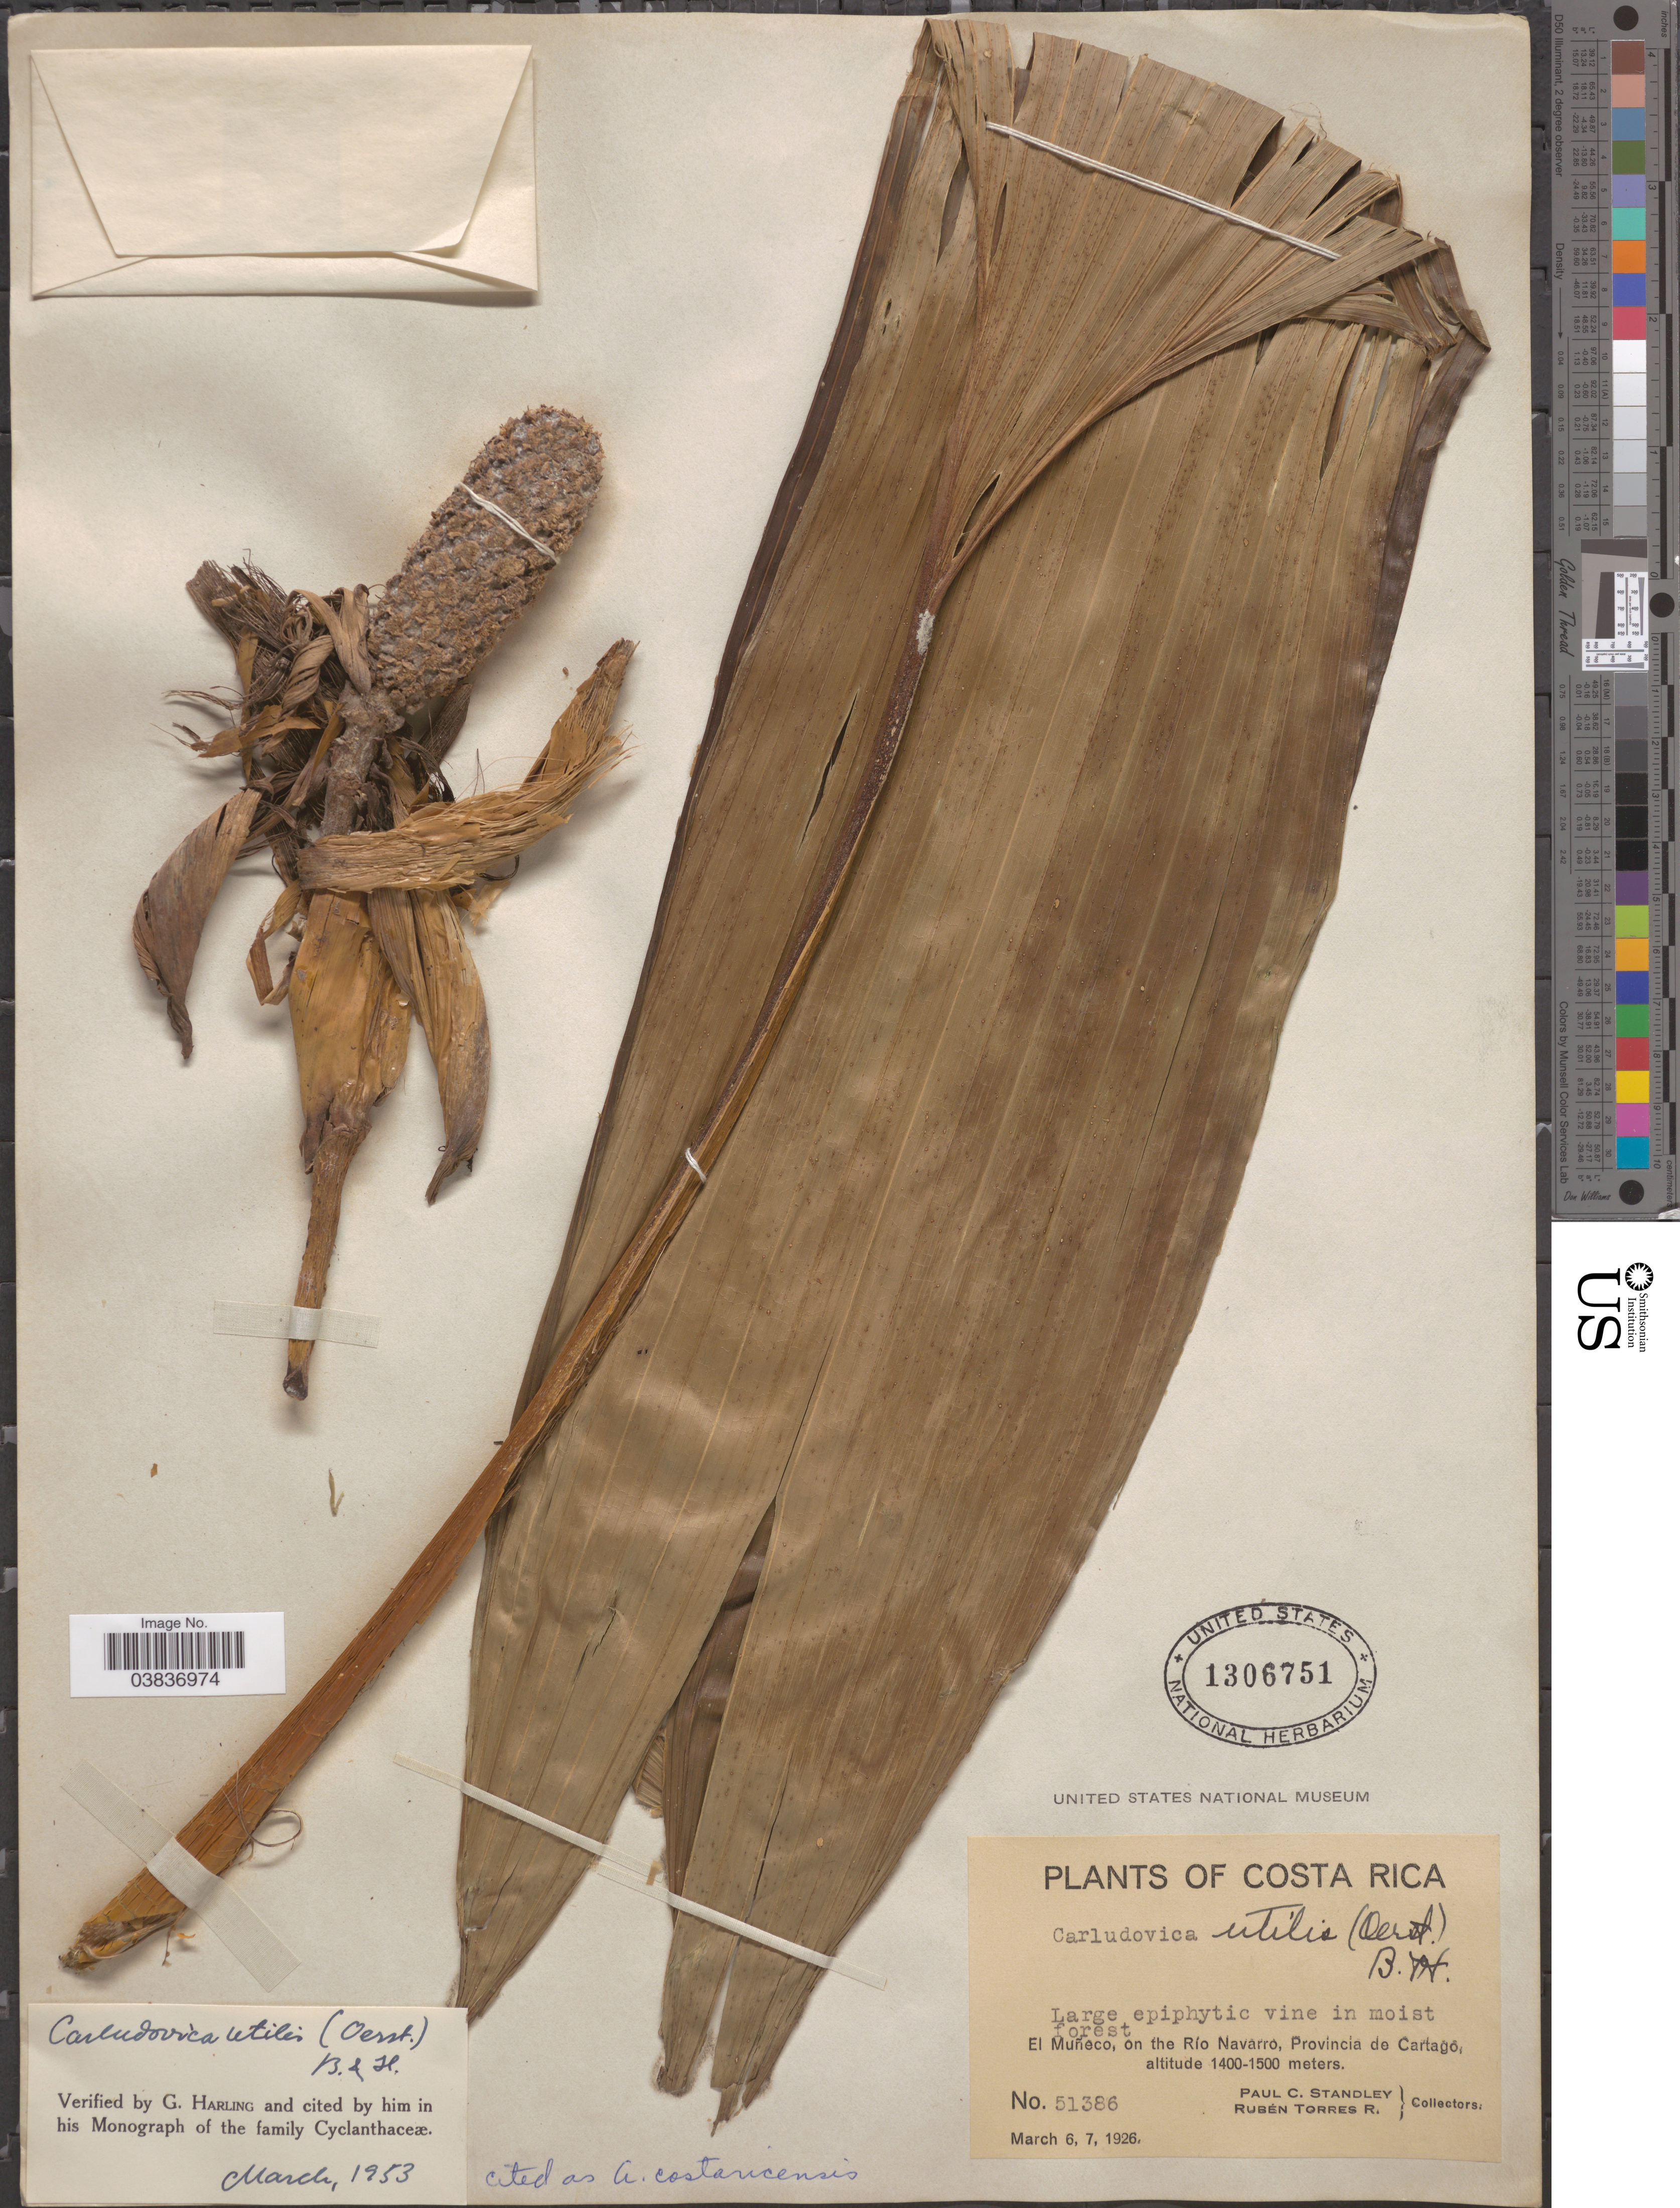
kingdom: Plantae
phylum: Tracheophyta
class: Liliopsida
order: Pandanales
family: Cyclanthaceae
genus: Asplundia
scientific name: Asplundia costaricensis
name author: Harling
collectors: P. C. Standley & R. Torres Rojas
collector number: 51386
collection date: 1926-03-06/1926-03-07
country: Costa Rica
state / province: Cartago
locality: El Muñeco, on the Río Navarro.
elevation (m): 1400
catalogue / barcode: US 1306751